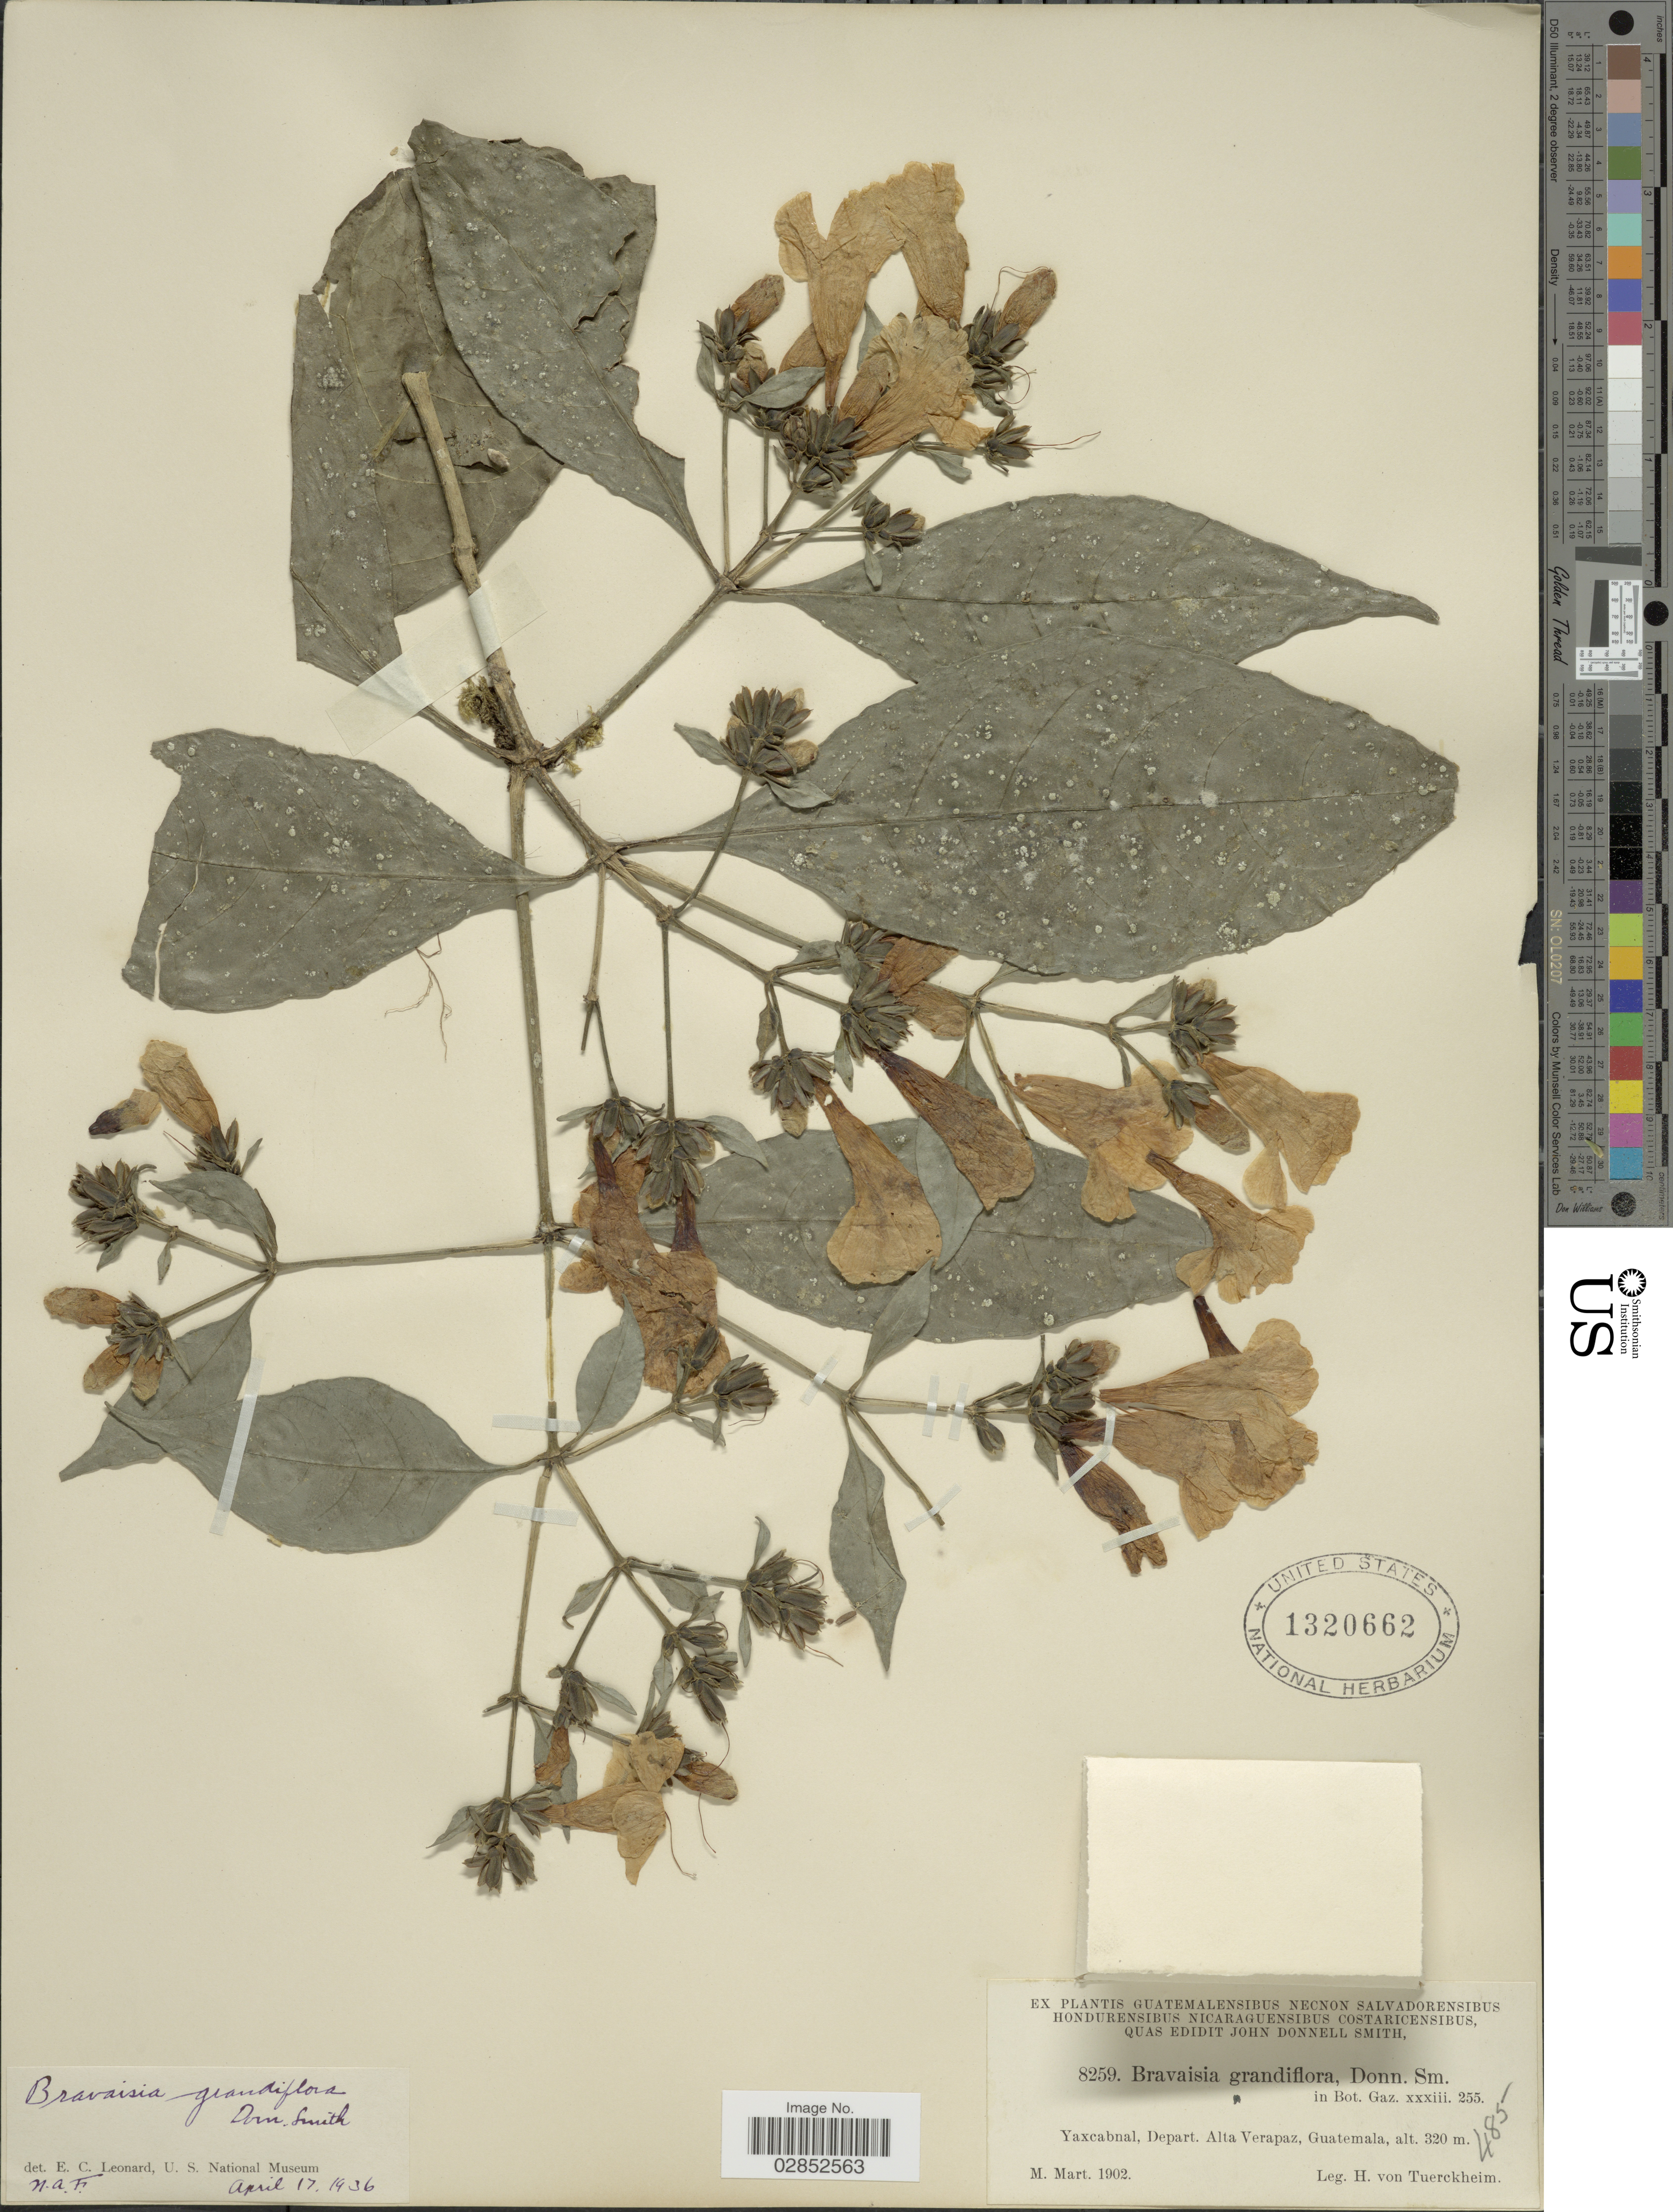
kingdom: Plantae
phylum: Tracheophyta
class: Magnoliopsida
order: Lamiales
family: Acanthaceae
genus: Bravaisia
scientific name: Bravaisia grandiflora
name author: Donn. Sm.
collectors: H. von Türckheim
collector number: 8259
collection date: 1902-03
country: Guatemala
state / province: Alta Verapaz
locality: Yaxcabnal, Depart. Alta Verapaz.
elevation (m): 320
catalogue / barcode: US 1320662